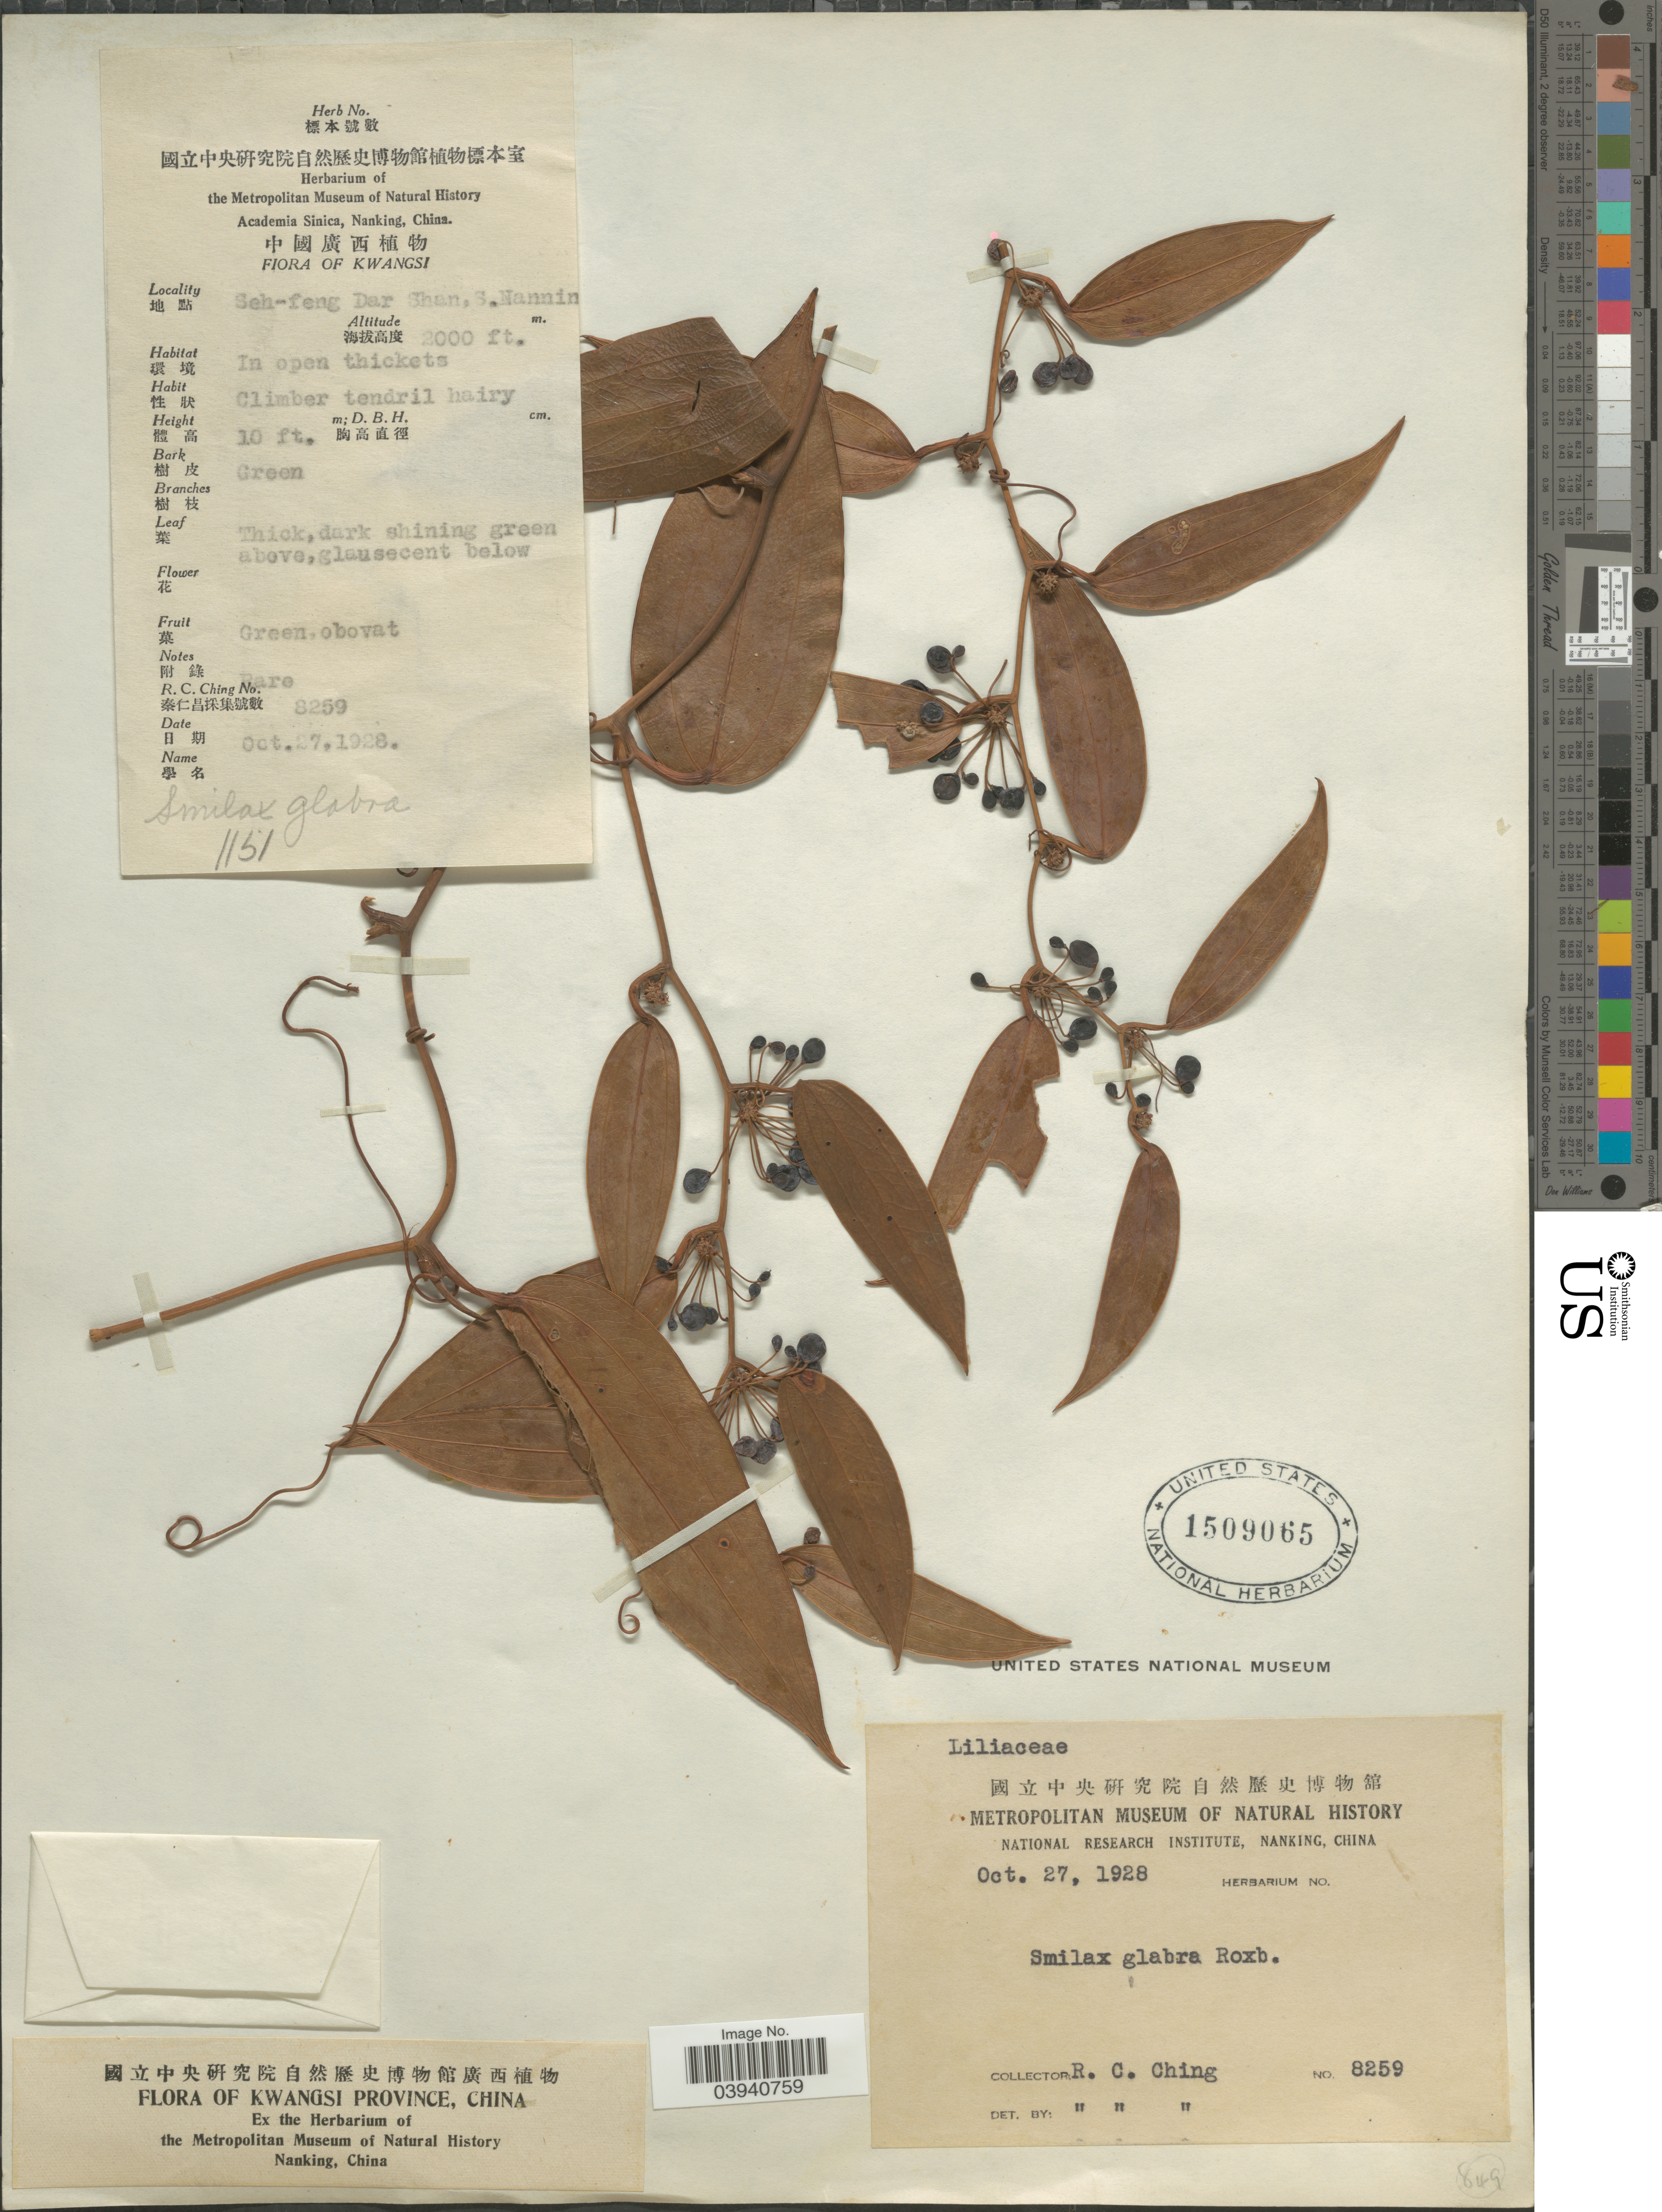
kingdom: Plantae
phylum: Tracheophyta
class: Liliopsida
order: Liliales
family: Smilacaceae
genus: Smilax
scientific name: Smilax glabra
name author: Roxb.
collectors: R. C. Ching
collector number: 8259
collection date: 1928-10-27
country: China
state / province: Guangxi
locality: Kwangsi Province. Seh-feng Dar Shan, S Nannin.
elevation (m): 610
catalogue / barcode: US 1509065